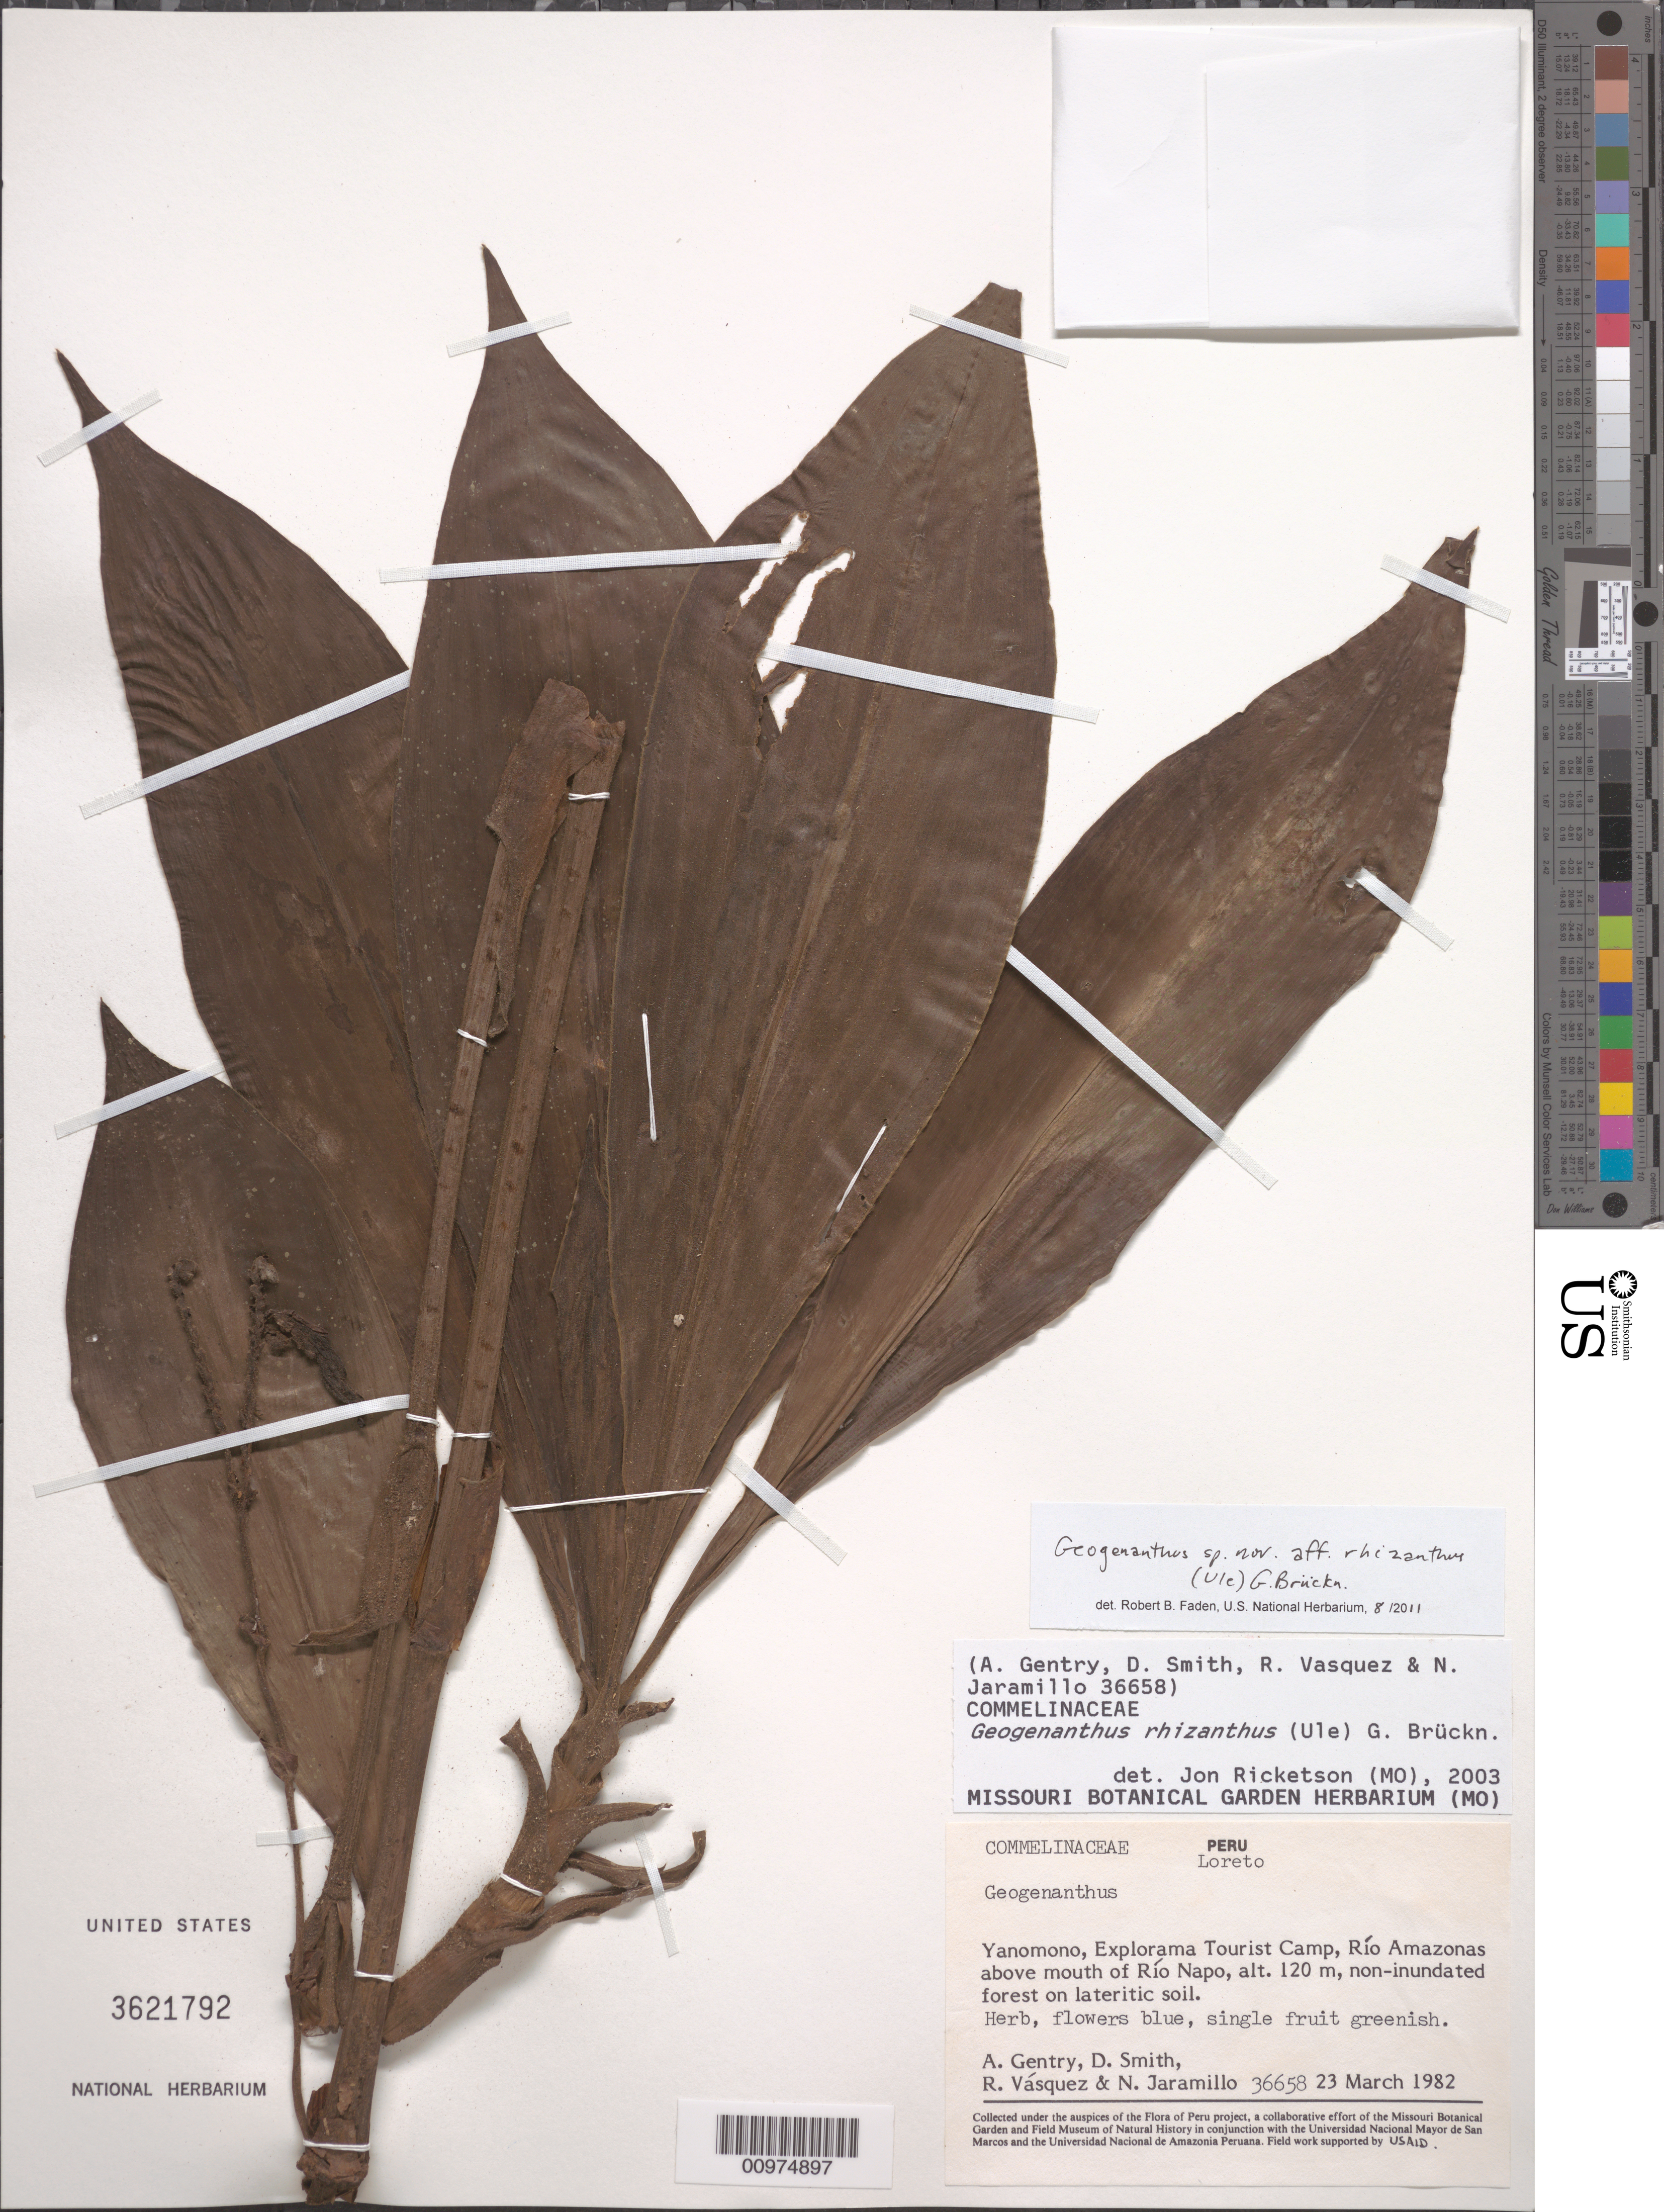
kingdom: Plantae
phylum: Tracheophyta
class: Liliopsida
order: Commelinales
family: Commelinaceae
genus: Geogenanthus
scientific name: Geogenanthus rhizanthus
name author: (Ule) G. Brückn.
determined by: Faden, Robert B., (US), Smithsonian Institution - National Museum of Natural History (UNITED STATES)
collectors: A. H. Gentry et al.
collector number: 36658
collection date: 1982-03-23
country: Peru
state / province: Loreto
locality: Explorama Tourist Camp, Río Amazonas above mouth of Río Napo, Yanomono.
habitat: non-inundated forest on lateritic soil.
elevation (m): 120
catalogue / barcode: US 3621792